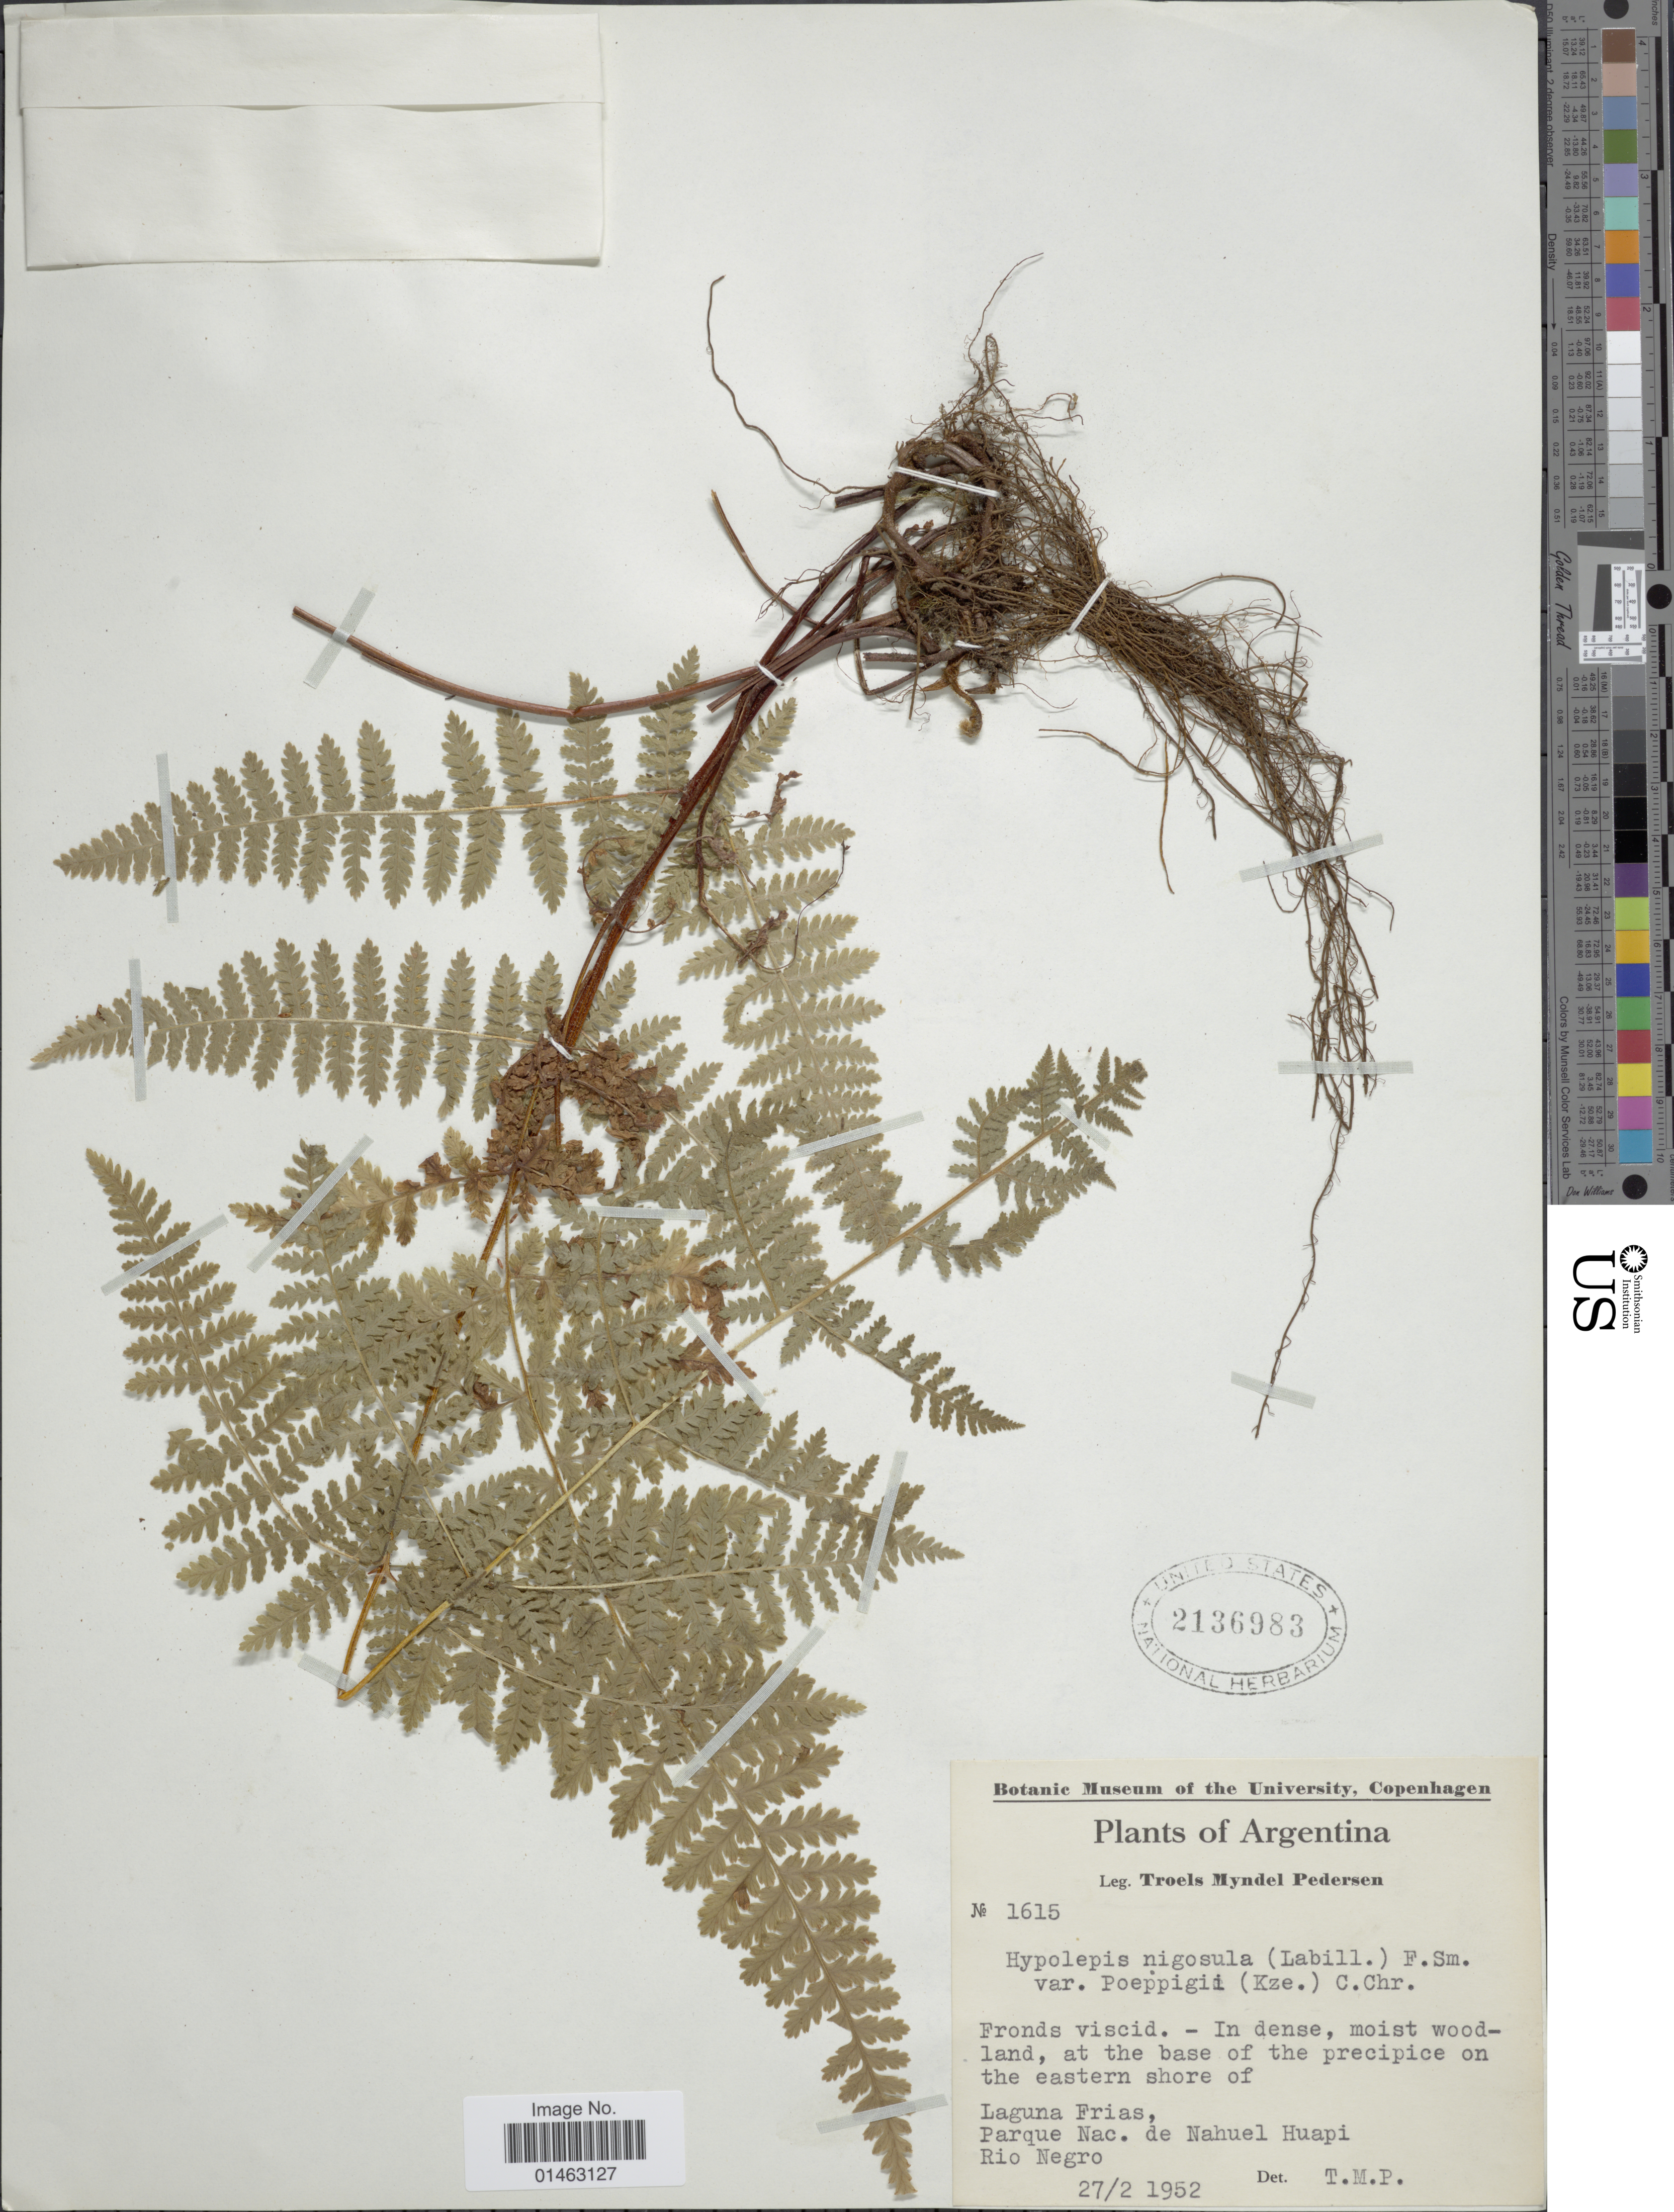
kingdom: Plantae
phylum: Tracheophyta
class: Polypodiopsida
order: Polypodiales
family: Dennstaedtiaceae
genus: Hypolepis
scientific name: Hypolepis rugosula var. poeppigii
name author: C. Chr. ex Skottsb.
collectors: T. Pederson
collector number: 1615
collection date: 1952-02-27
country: Argentina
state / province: Rio Negro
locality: At the base of the precipice on the eastern shore of Laguna Frias, Parque Nac. de Najuel Huapi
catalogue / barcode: US 2136983